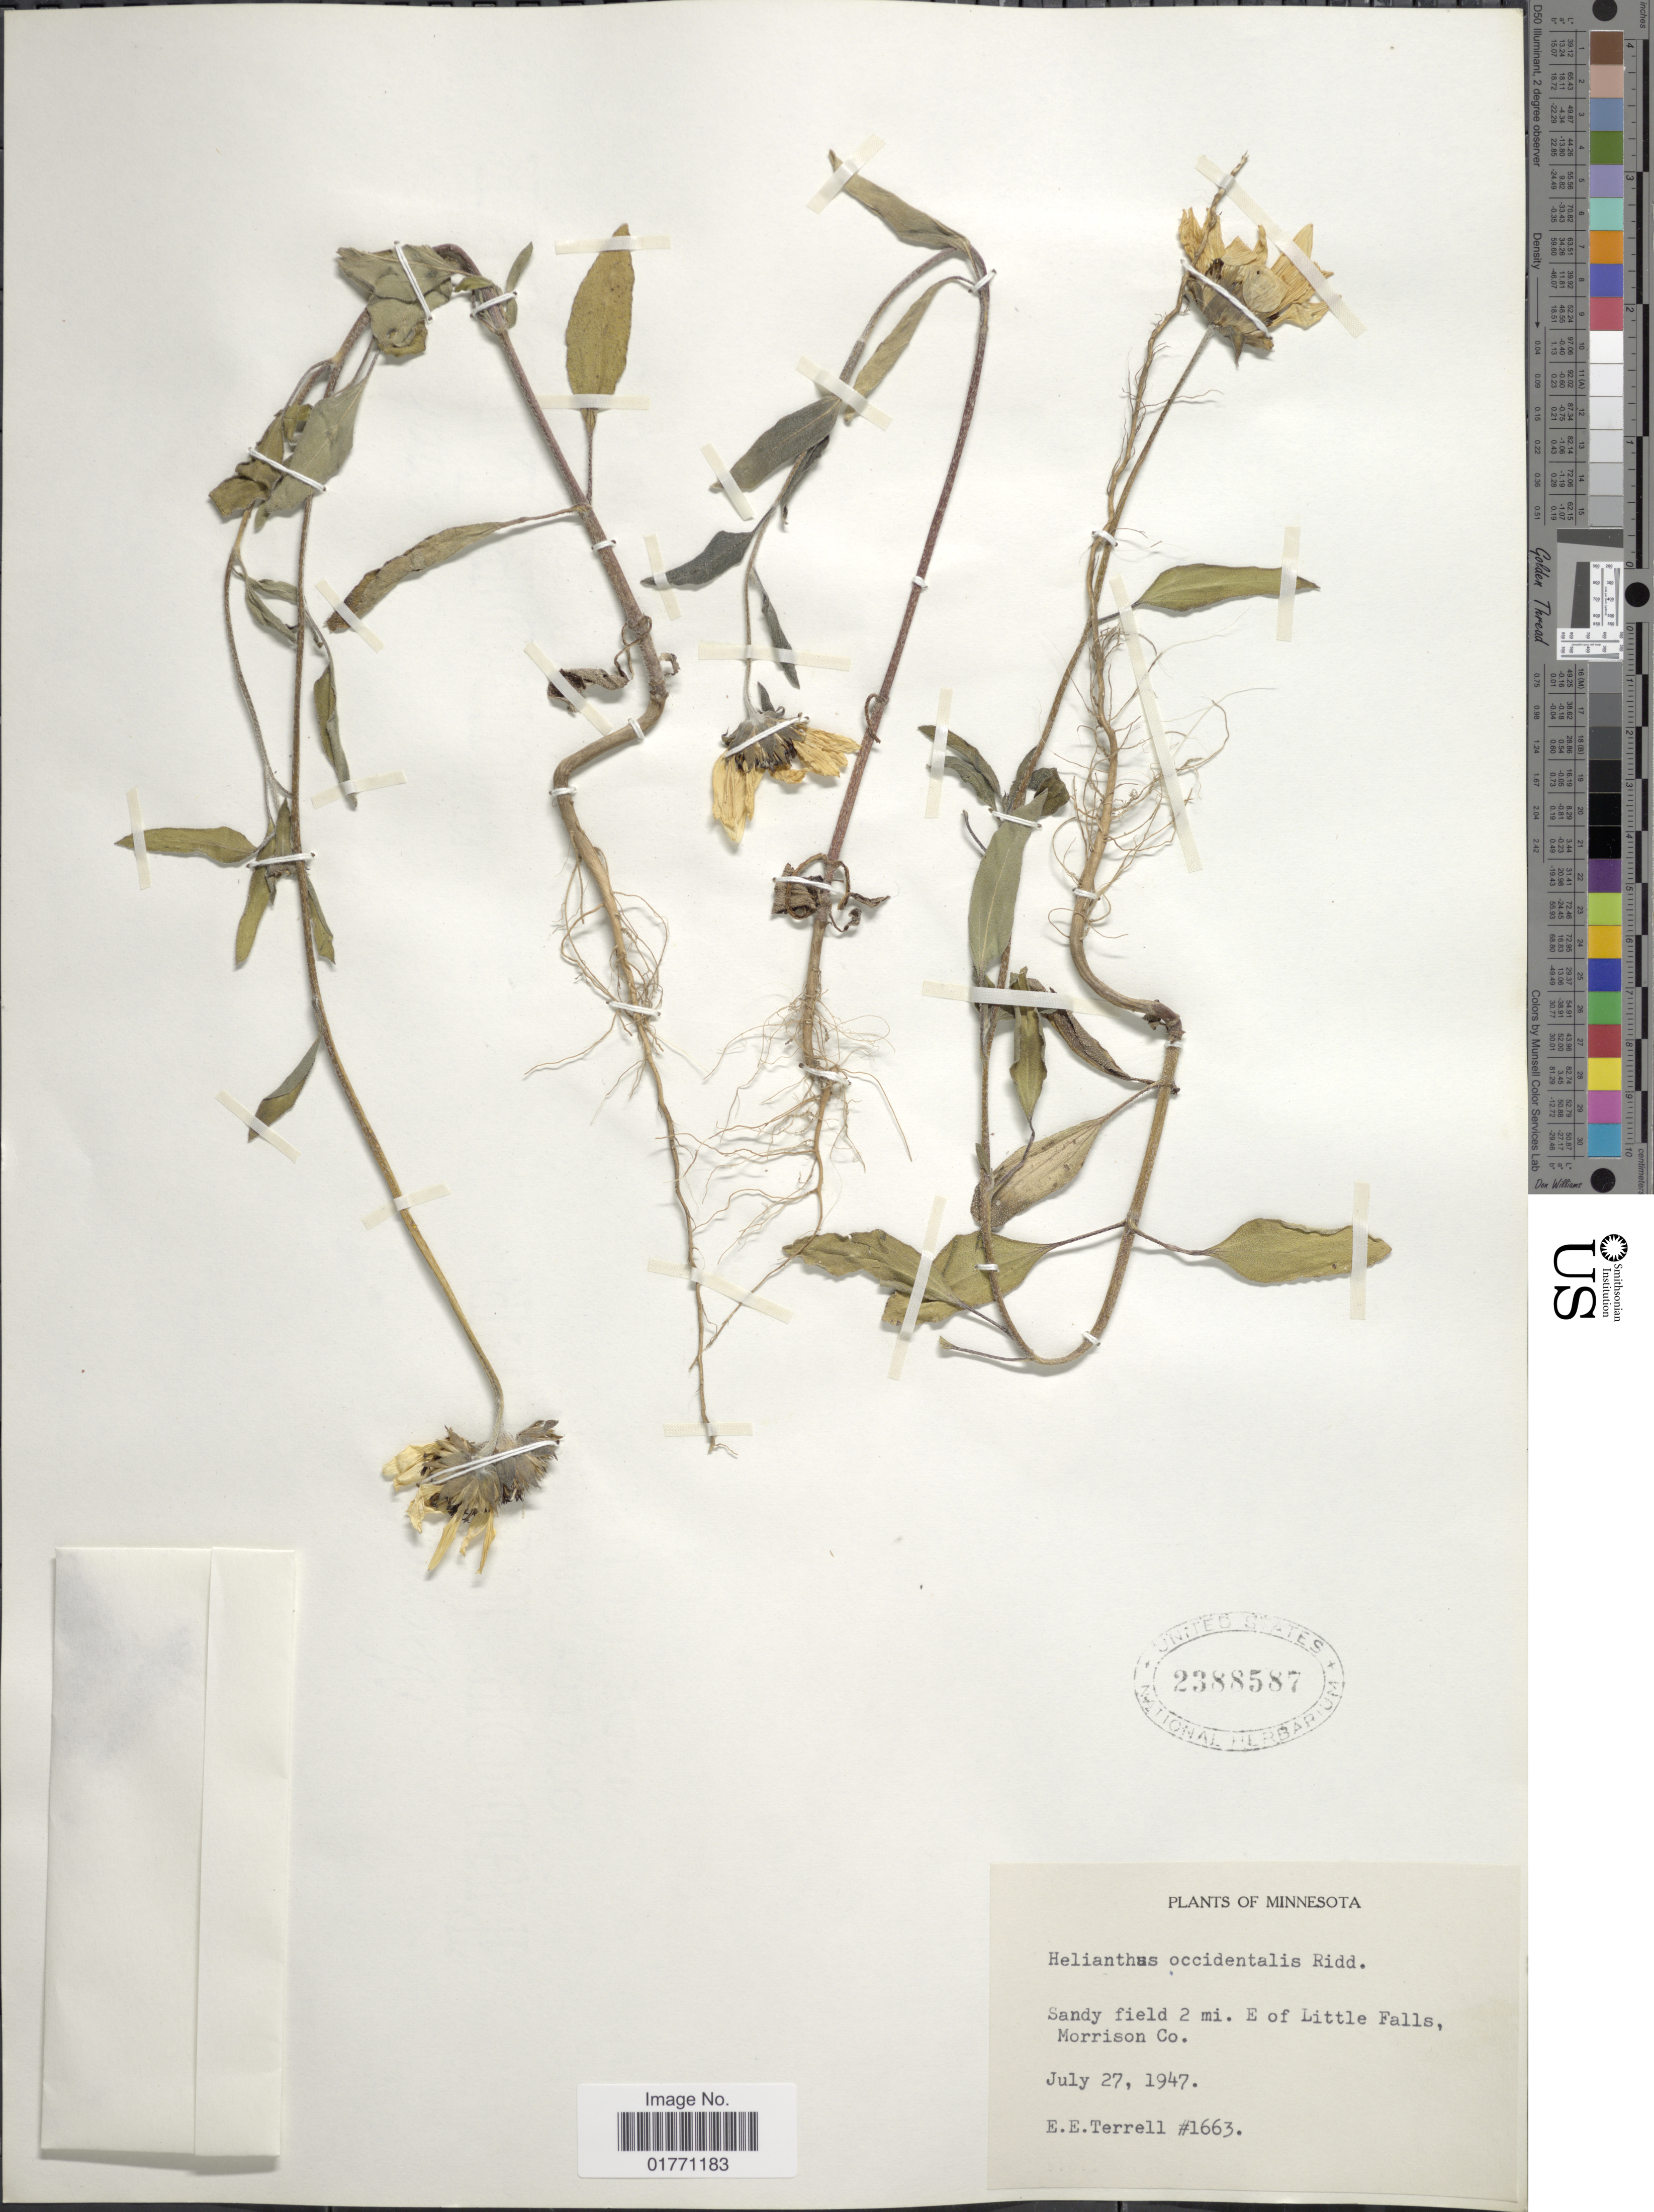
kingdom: Plantae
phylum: Tracheophyta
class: Magnoliopsida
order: Asterales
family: Asteraceae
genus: Helianthus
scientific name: Helianthus occidentalis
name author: Riddell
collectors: E. E. Terrell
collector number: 1663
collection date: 1947-07-27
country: United States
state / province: Minnesota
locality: Sandy field 2 mi. E of Little Falls, Morrison Co.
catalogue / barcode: US 2388587